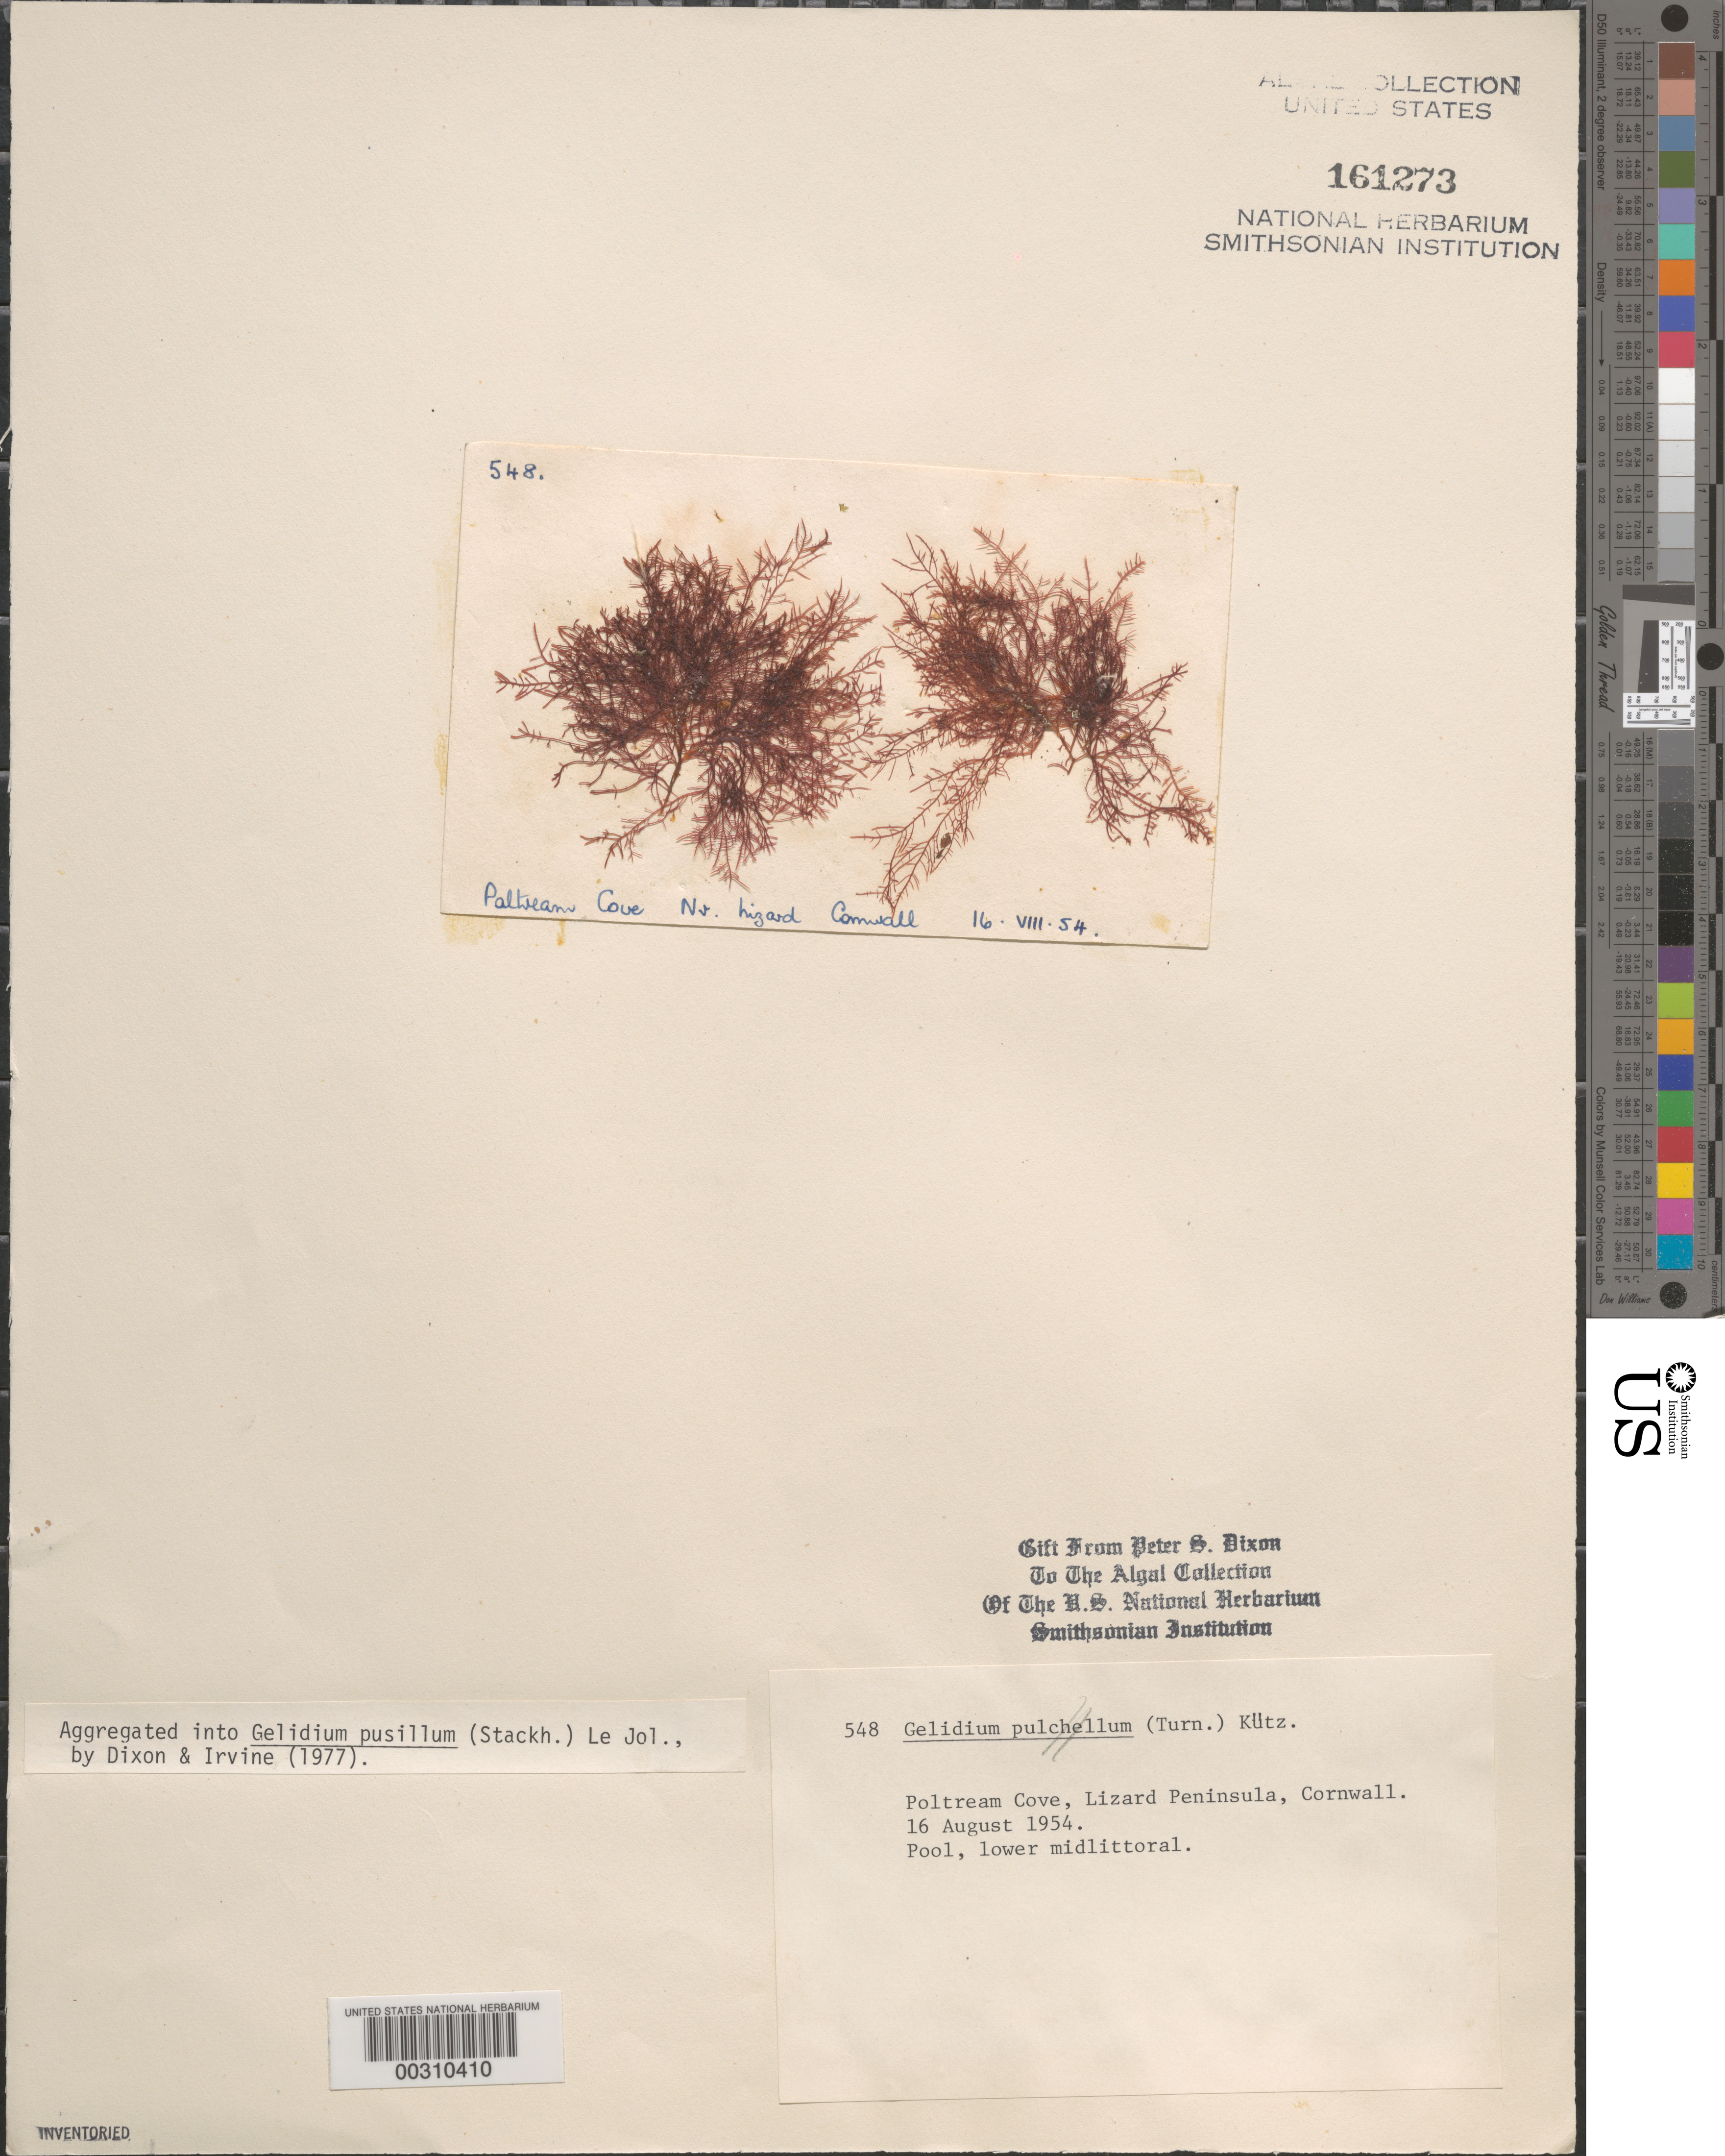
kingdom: Plantae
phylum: Rhodophyta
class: Florideophyceae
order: Gelidiales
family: Gelidiaceae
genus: Gelidium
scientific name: Gelidium pusillum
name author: (Stackh.) Le Jol.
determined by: Dixon, P. S.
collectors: P. S. Dixon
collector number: PSD 548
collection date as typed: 16 Aug 1954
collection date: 1954-08-16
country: United Kingdom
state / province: England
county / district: Cornwall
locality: Poltream Cove, Lizard Peninsula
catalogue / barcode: US 161273